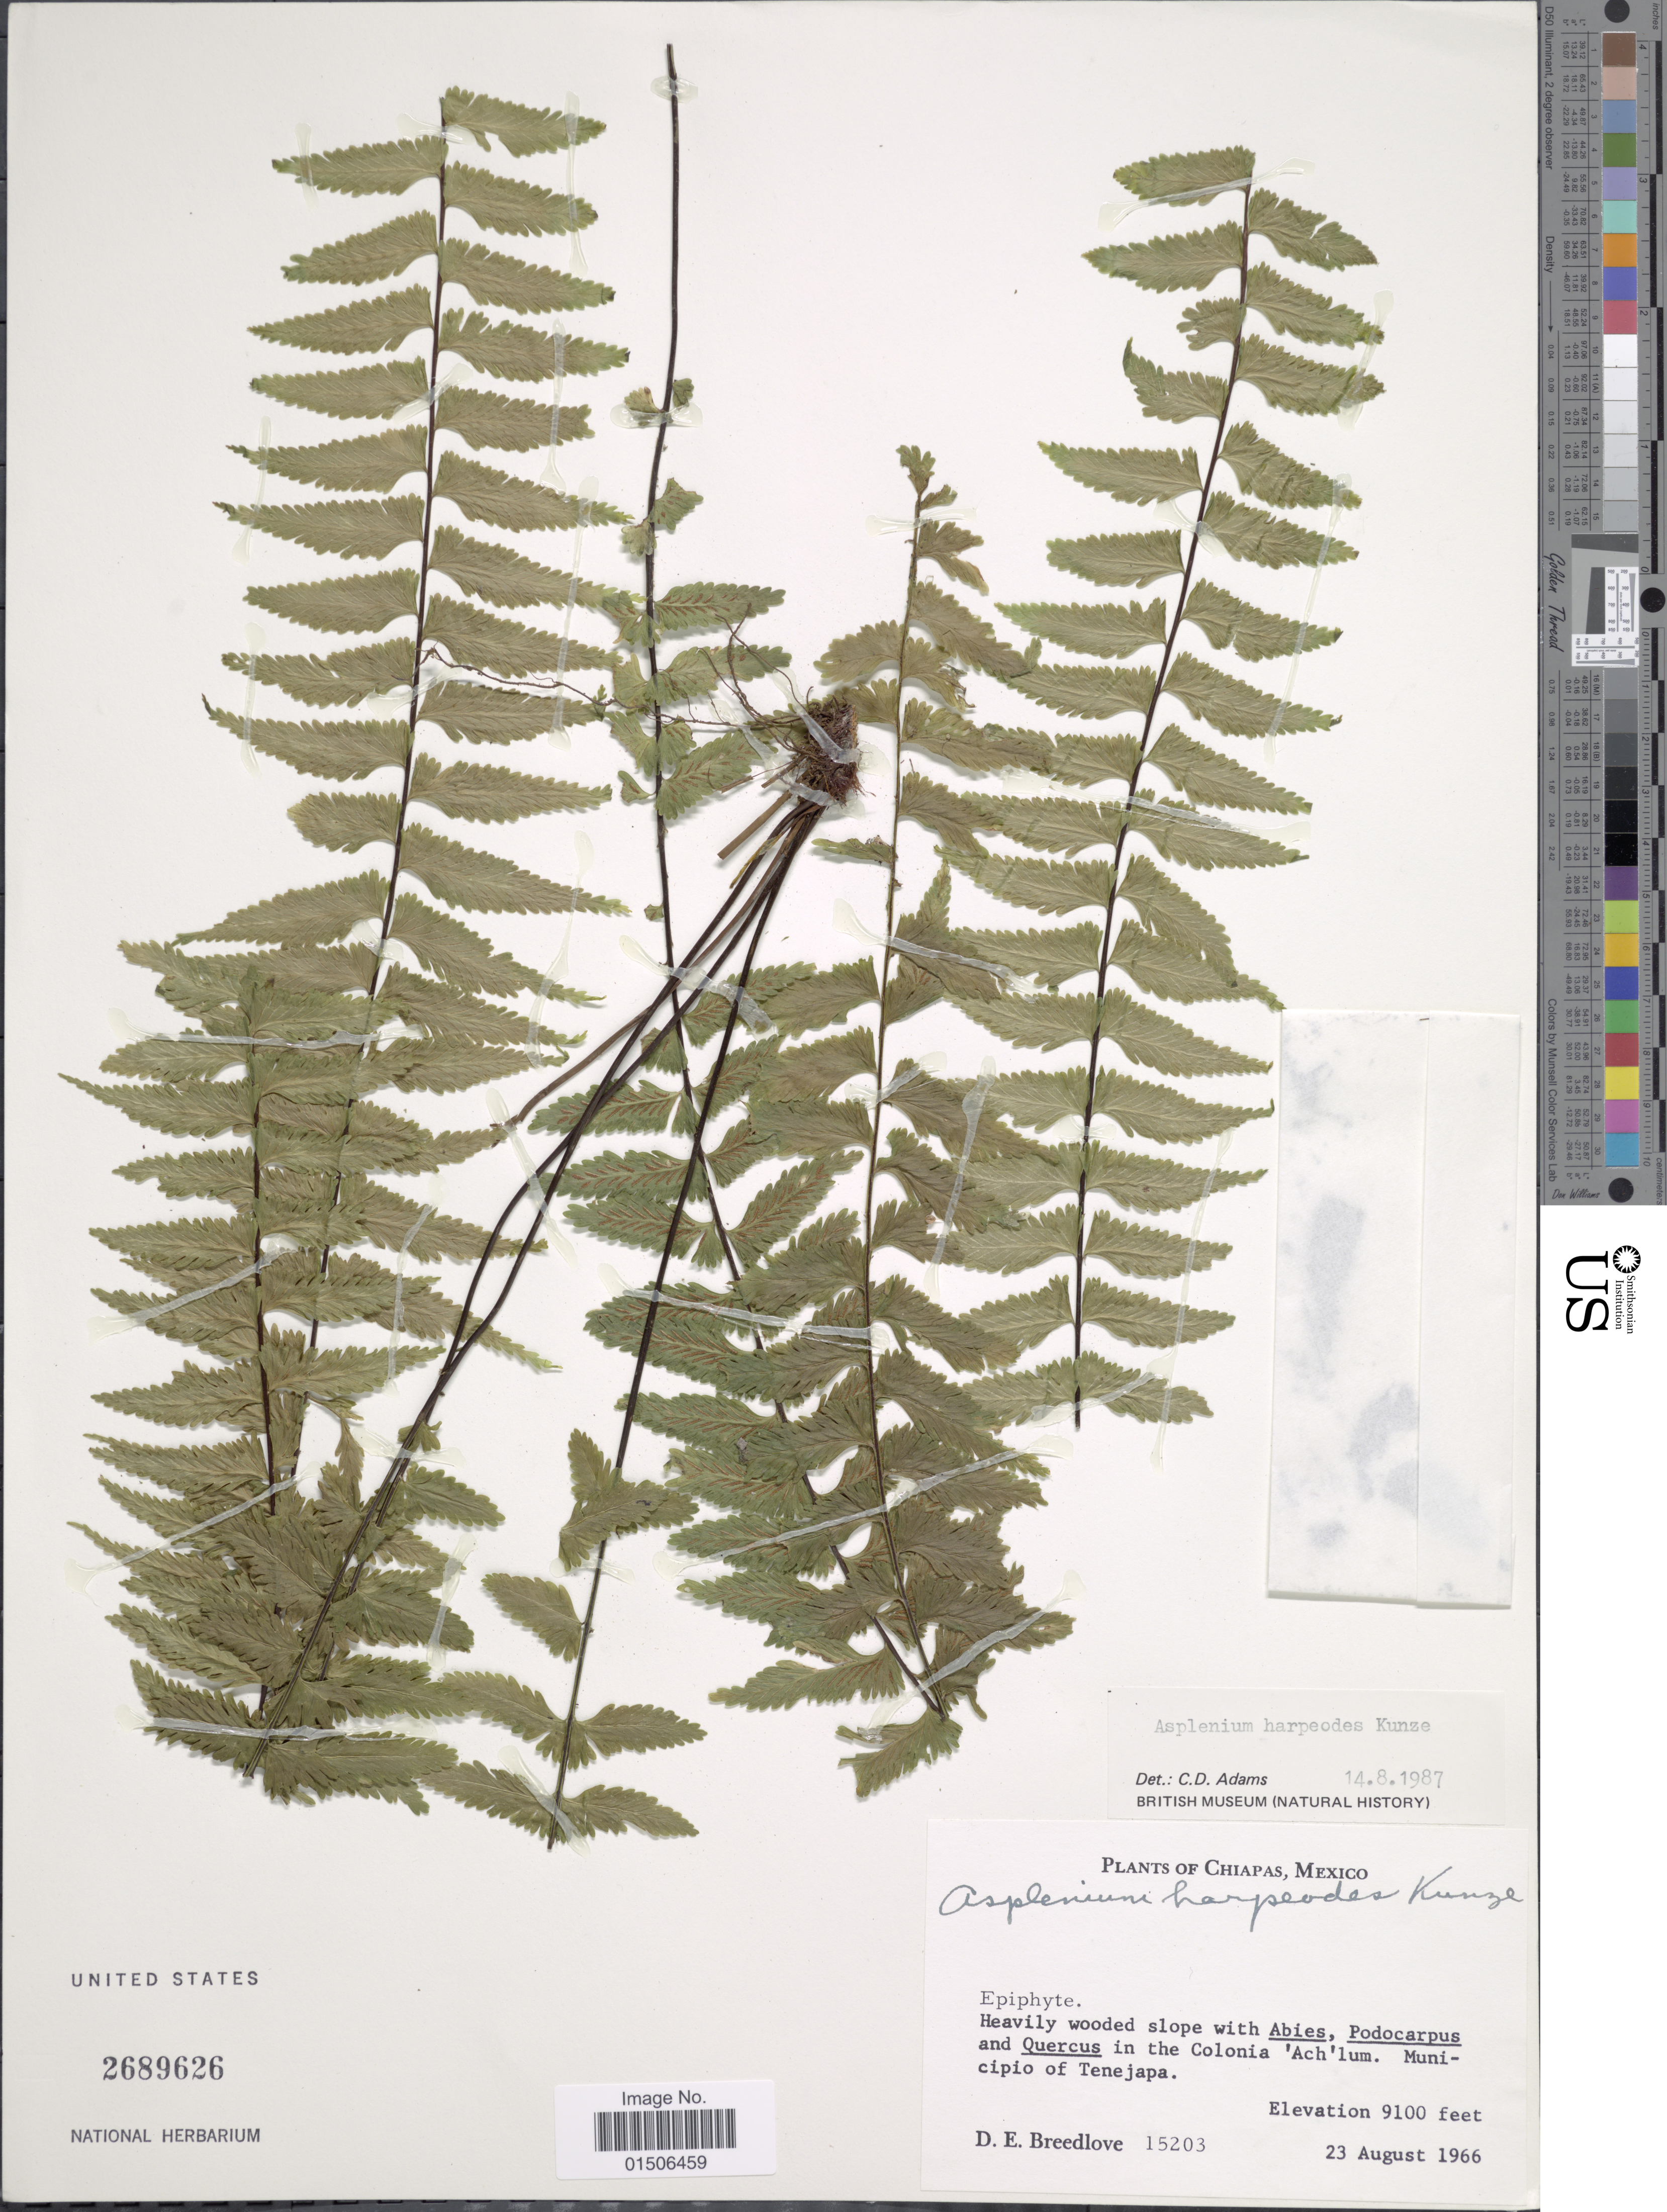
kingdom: Plantae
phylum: Tracheophyta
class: Polypodiopsida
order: Polypodiales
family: Aspleniaceae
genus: Asplenium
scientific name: Asplenium harpeodes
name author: Kunze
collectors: D. E. Breedlove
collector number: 15203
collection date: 1966-08-23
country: Mexico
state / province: Chiapas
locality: In the Colonia'Ach'lum. Municpio of Tenejapa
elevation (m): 2774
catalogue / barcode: US 2689626